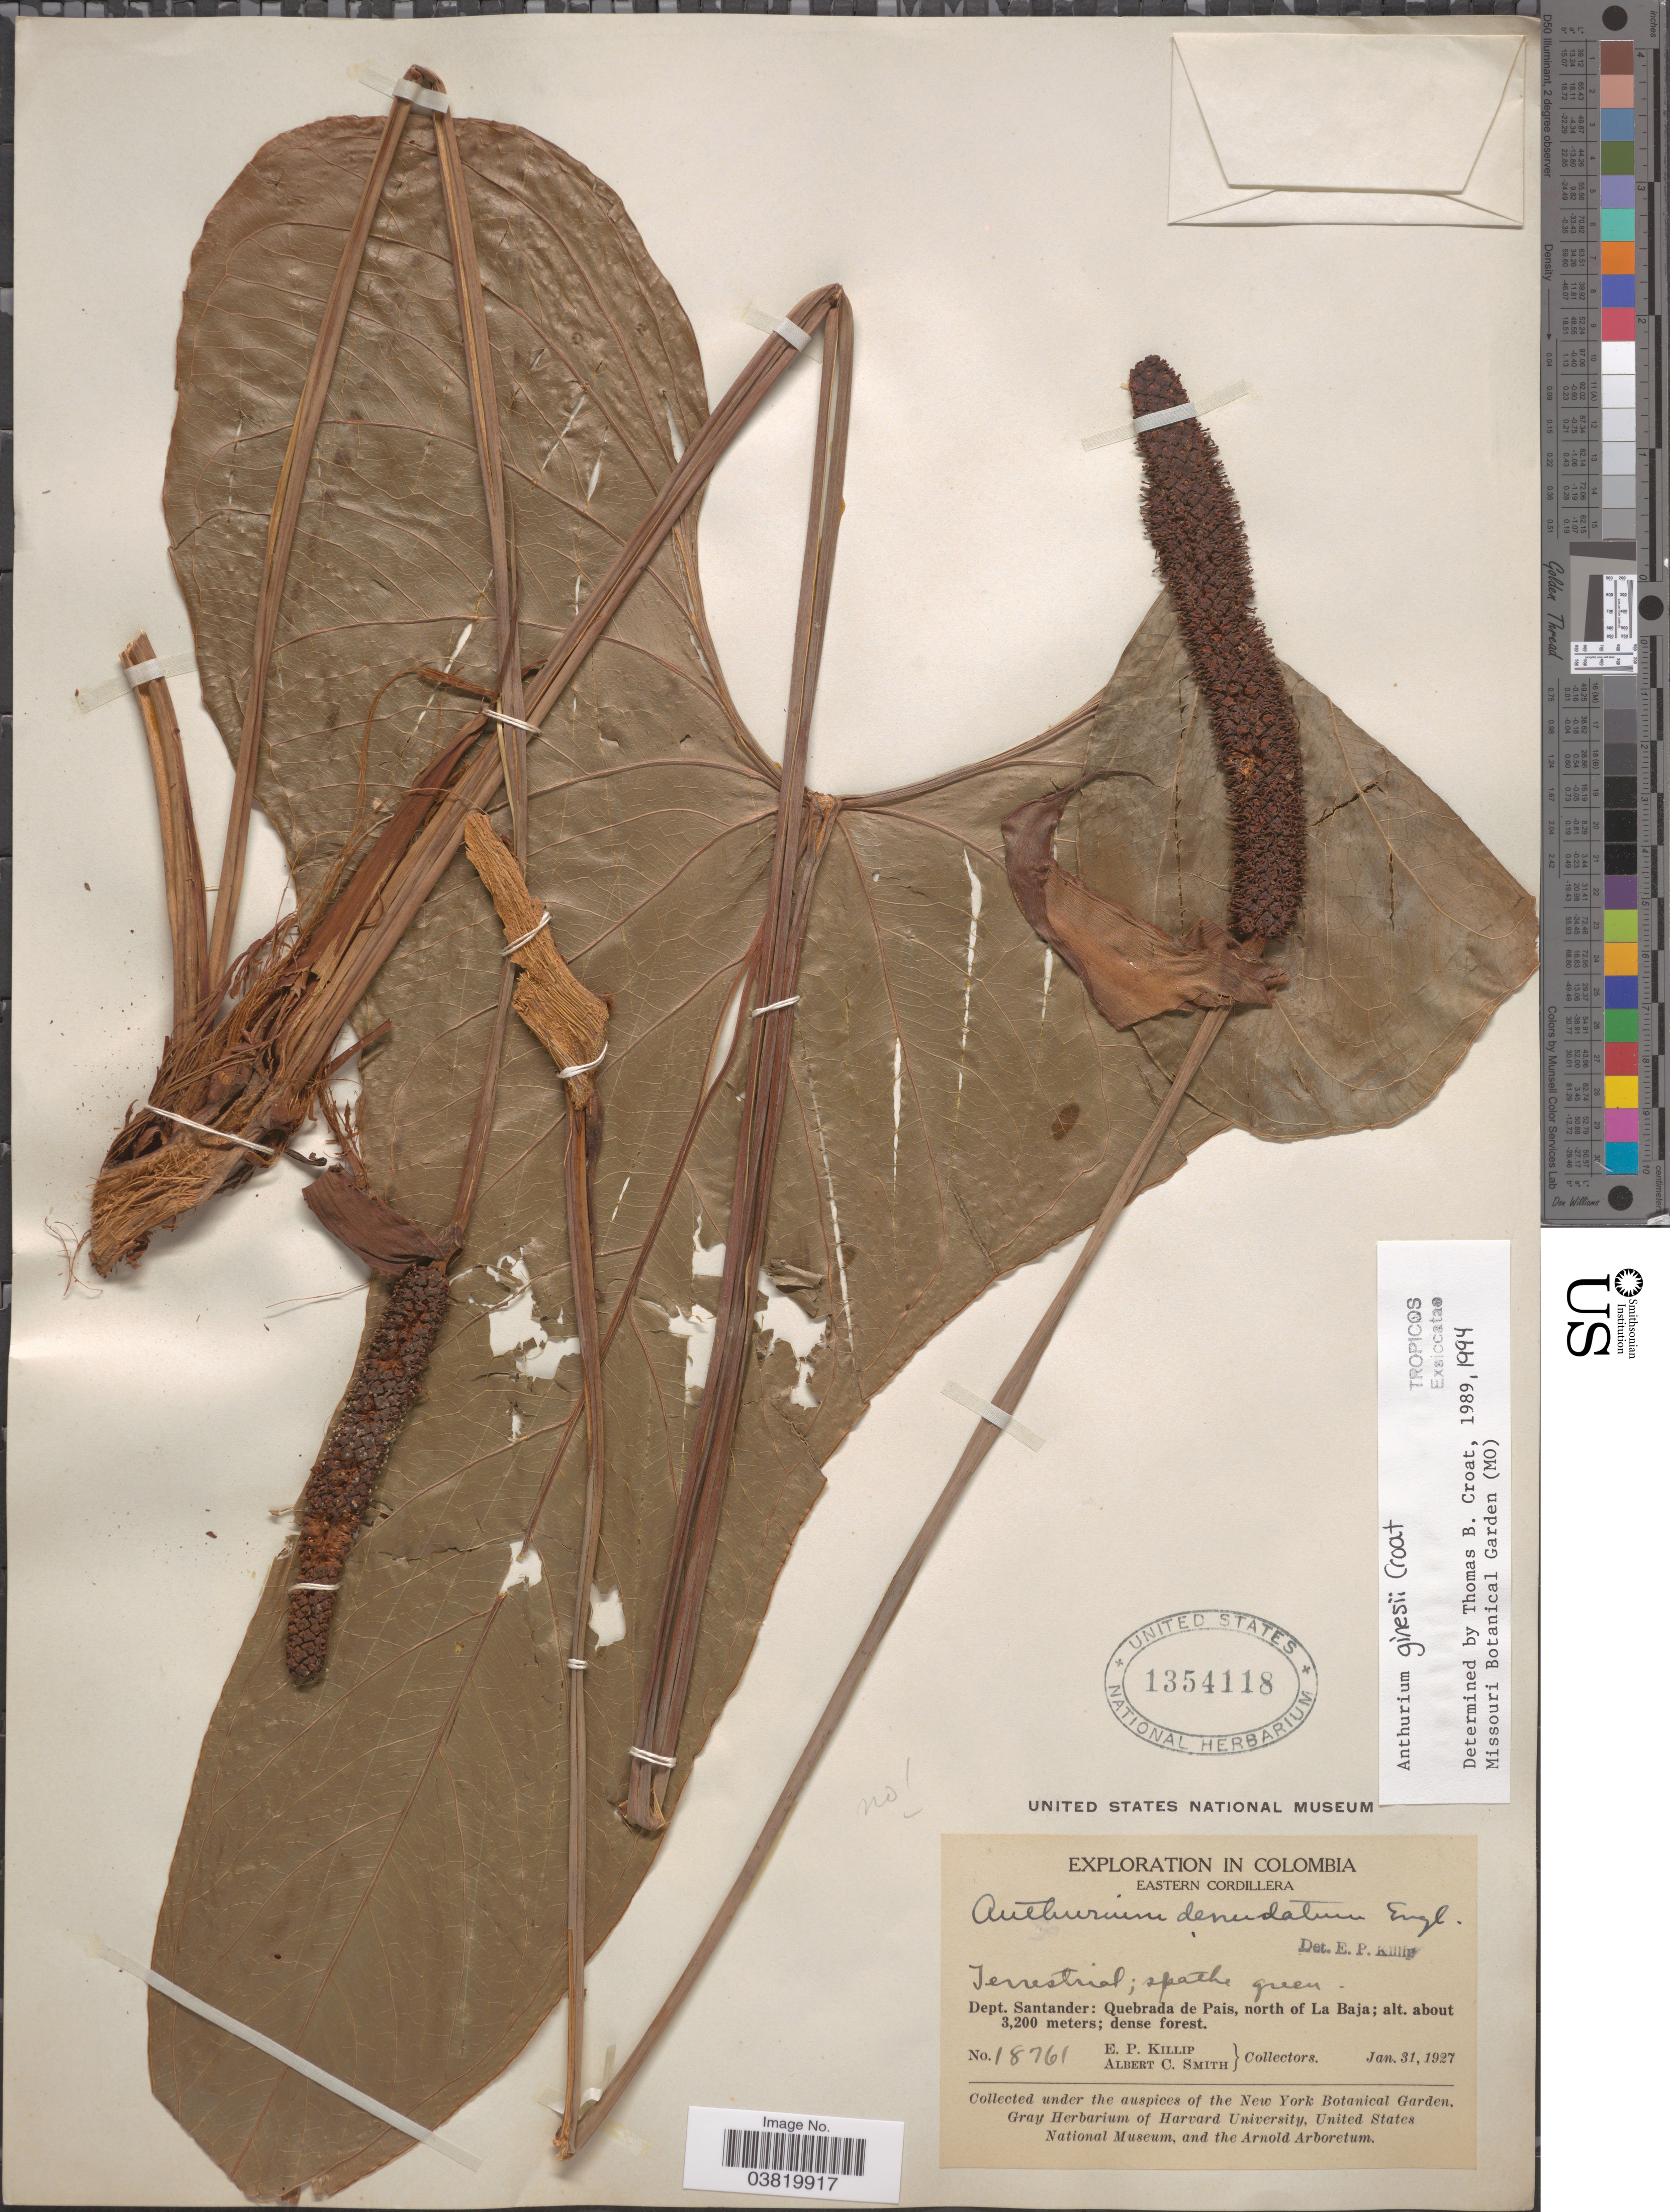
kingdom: Plantae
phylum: Tracheophyta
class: Liliopsida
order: Alismatales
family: Araceae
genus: Anthurium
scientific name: Anthurium ginesii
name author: Croat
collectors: E. P. Killip & A. C. Smith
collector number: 18761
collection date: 1927-01-31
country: Colombia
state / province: Santander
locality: Eastern Cordillera. Dept. Santander: Quebrada de Pais, north of La Baja.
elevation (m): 3200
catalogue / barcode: US 1354118